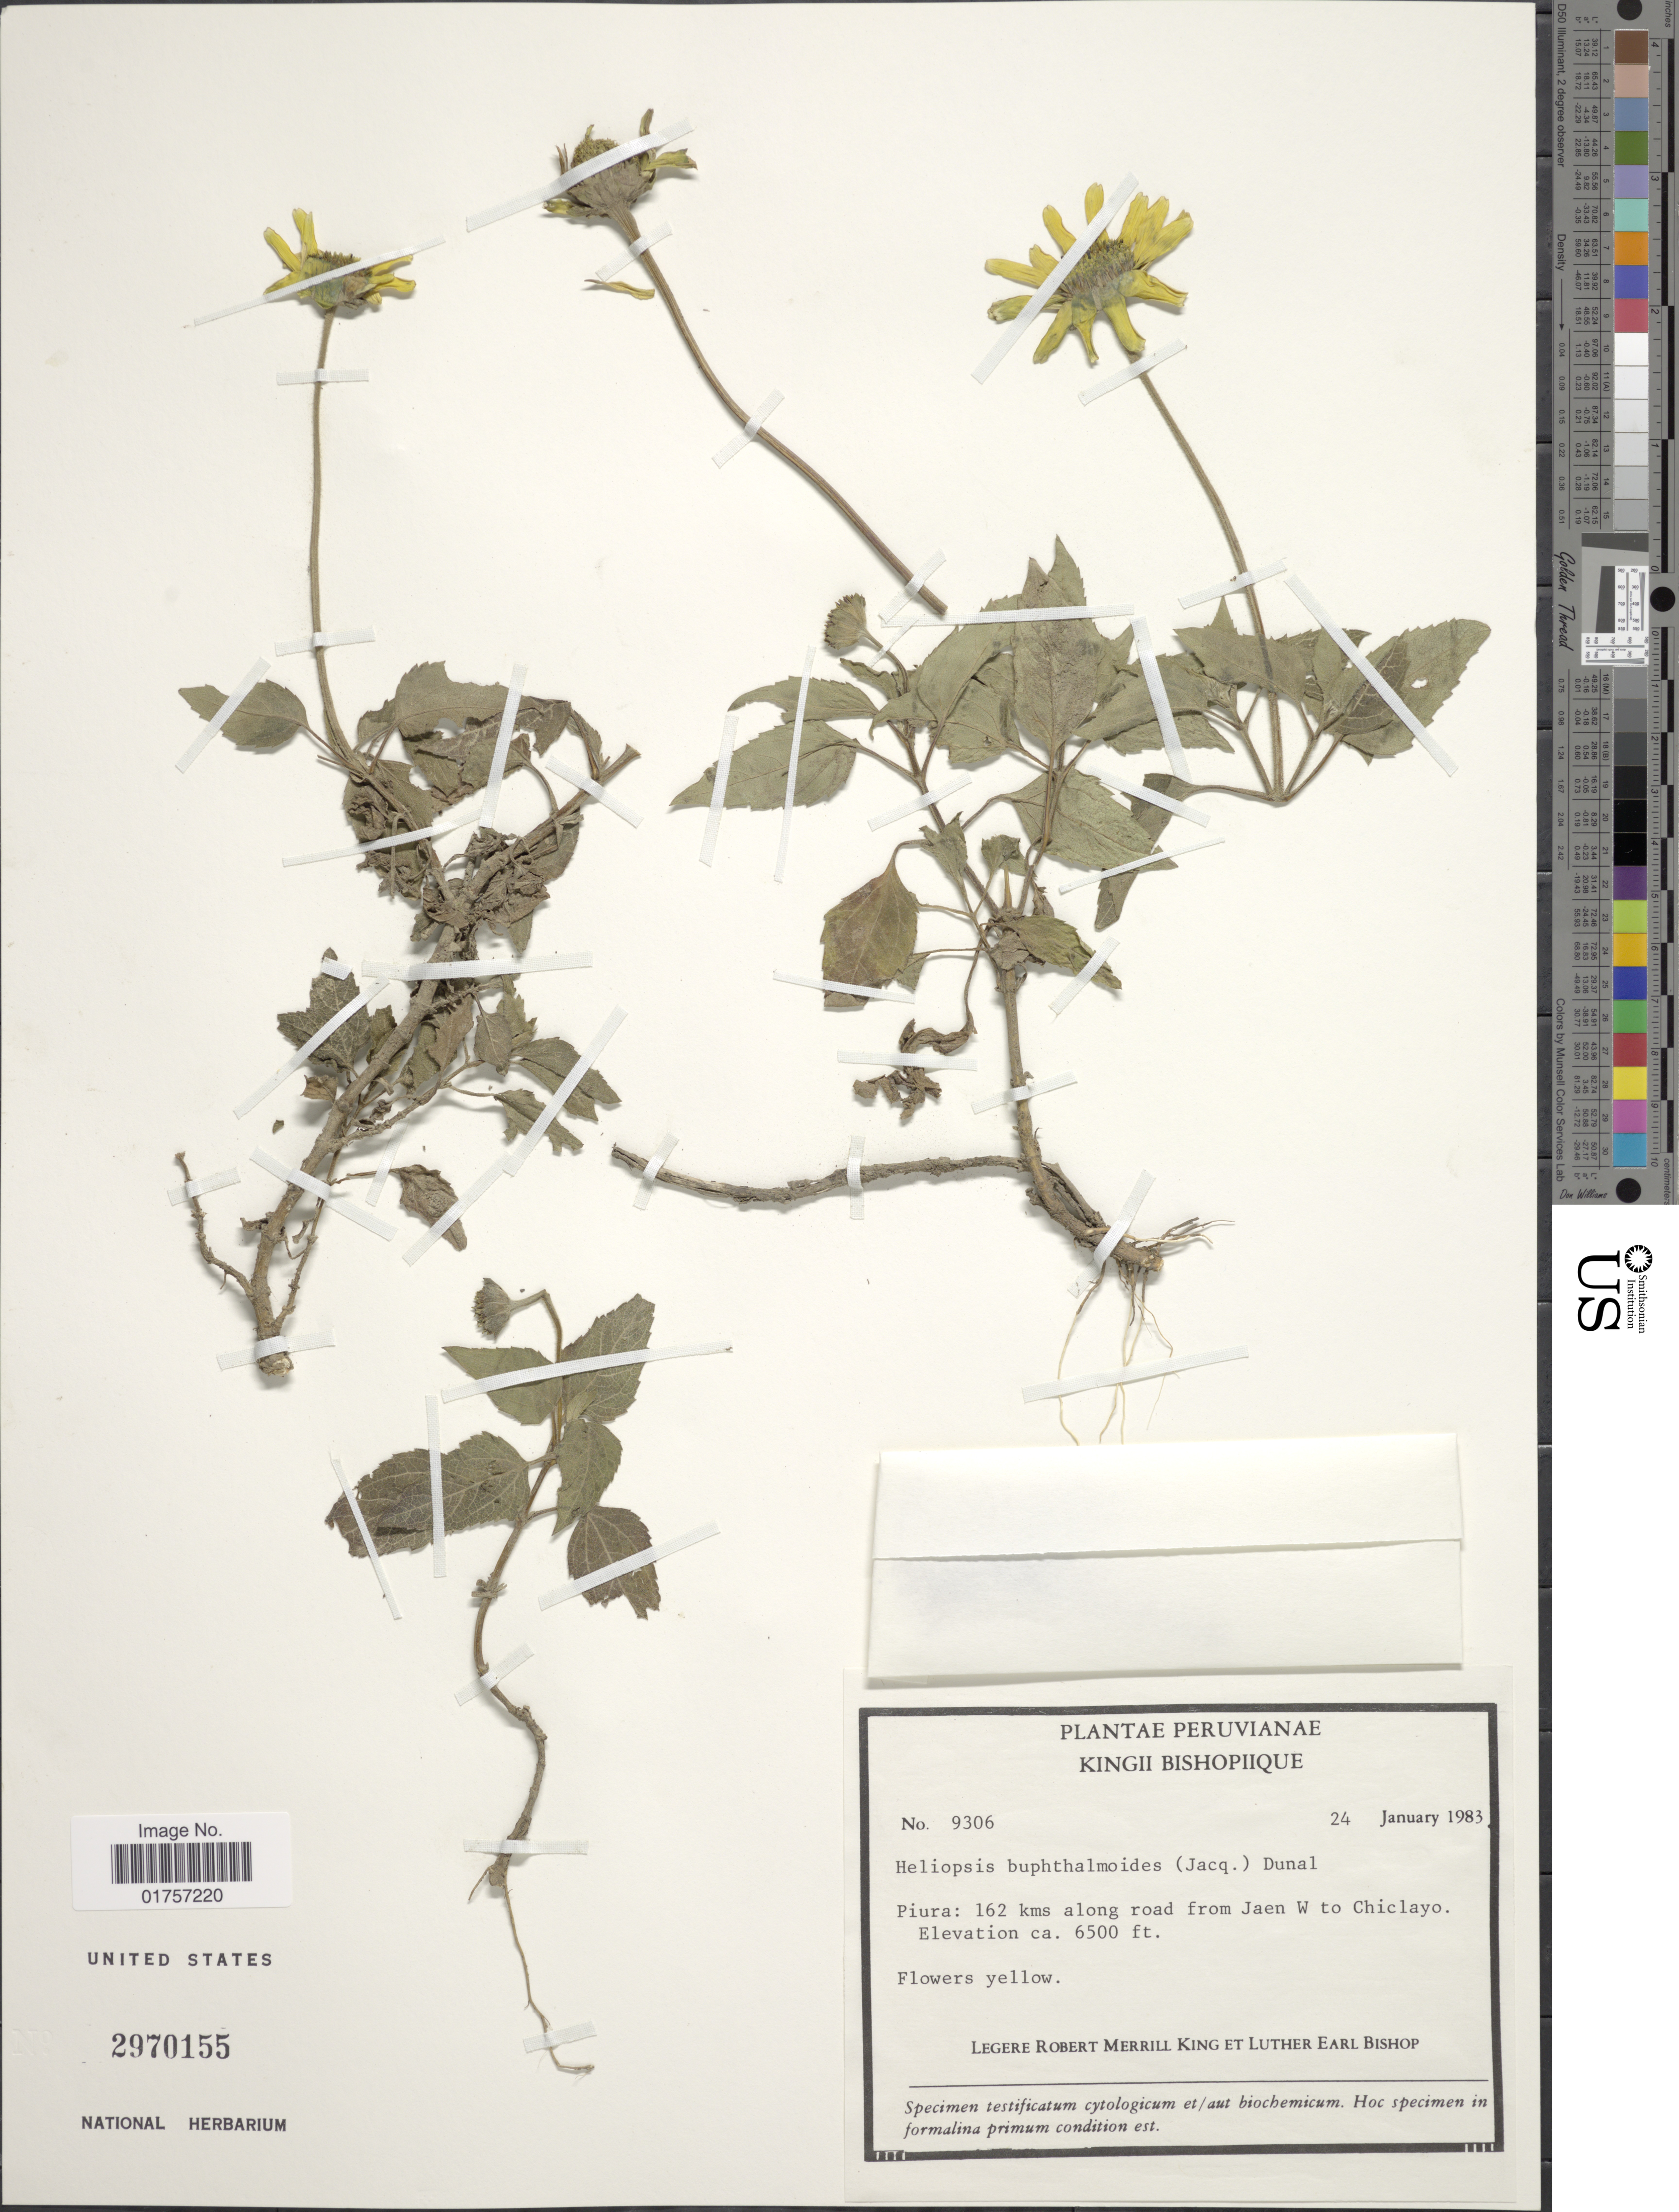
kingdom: Plantae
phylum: Tracheophyta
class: Magnoliopsida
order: Asterales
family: Asteraceae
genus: Heliopsis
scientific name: Heliopsis buphthalmoides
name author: (Jacq.) Dunal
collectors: R. M. King & L. E. Bishop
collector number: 9306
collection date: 1983-01-24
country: Peru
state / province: Lambayeque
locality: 162 kms along road from Jaen (Cajamarca) W to Chiclayo (Lambayeque [Label says Piura])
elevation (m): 1981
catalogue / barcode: US 2970155